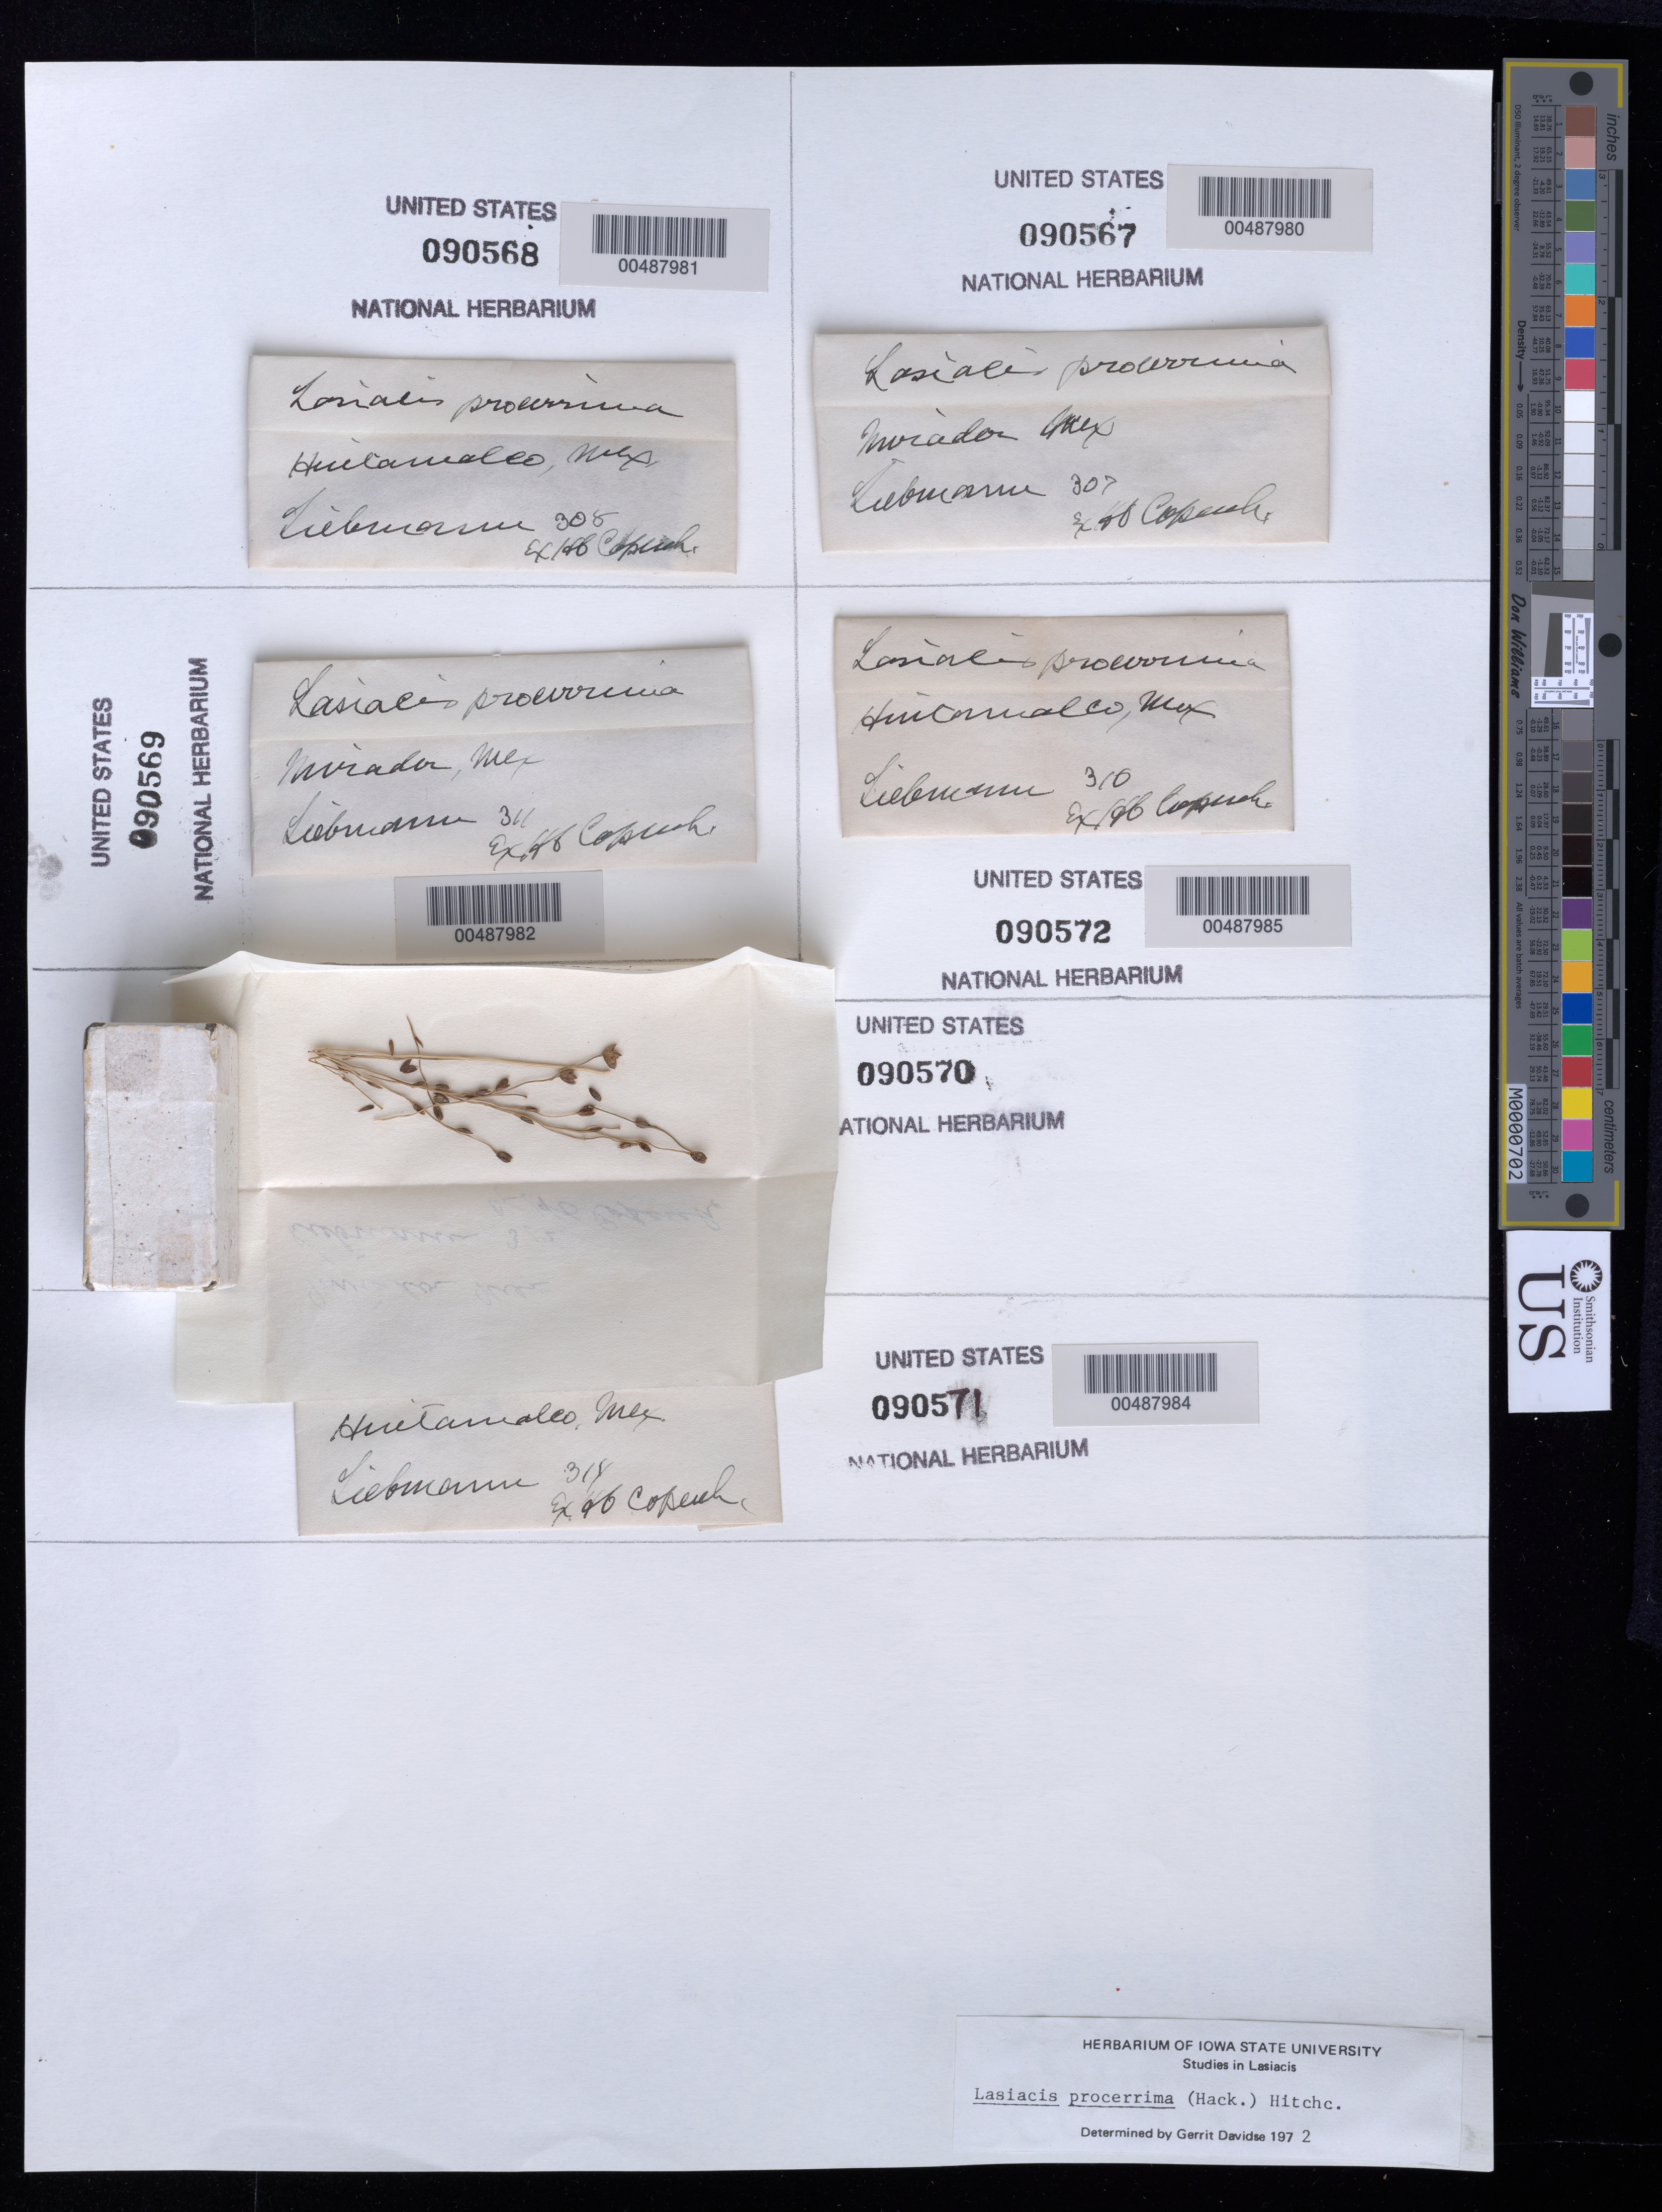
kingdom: Plantae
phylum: Tracheophyta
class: Liliopsida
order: Poales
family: Poaceae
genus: Lasiacis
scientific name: Lasiacis procerrima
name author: (Hack.) Hitchc.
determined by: Davidse, Gerrit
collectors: F. M. Liebmann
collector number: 312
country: Mexico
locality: Mirador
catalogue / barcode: US 90570